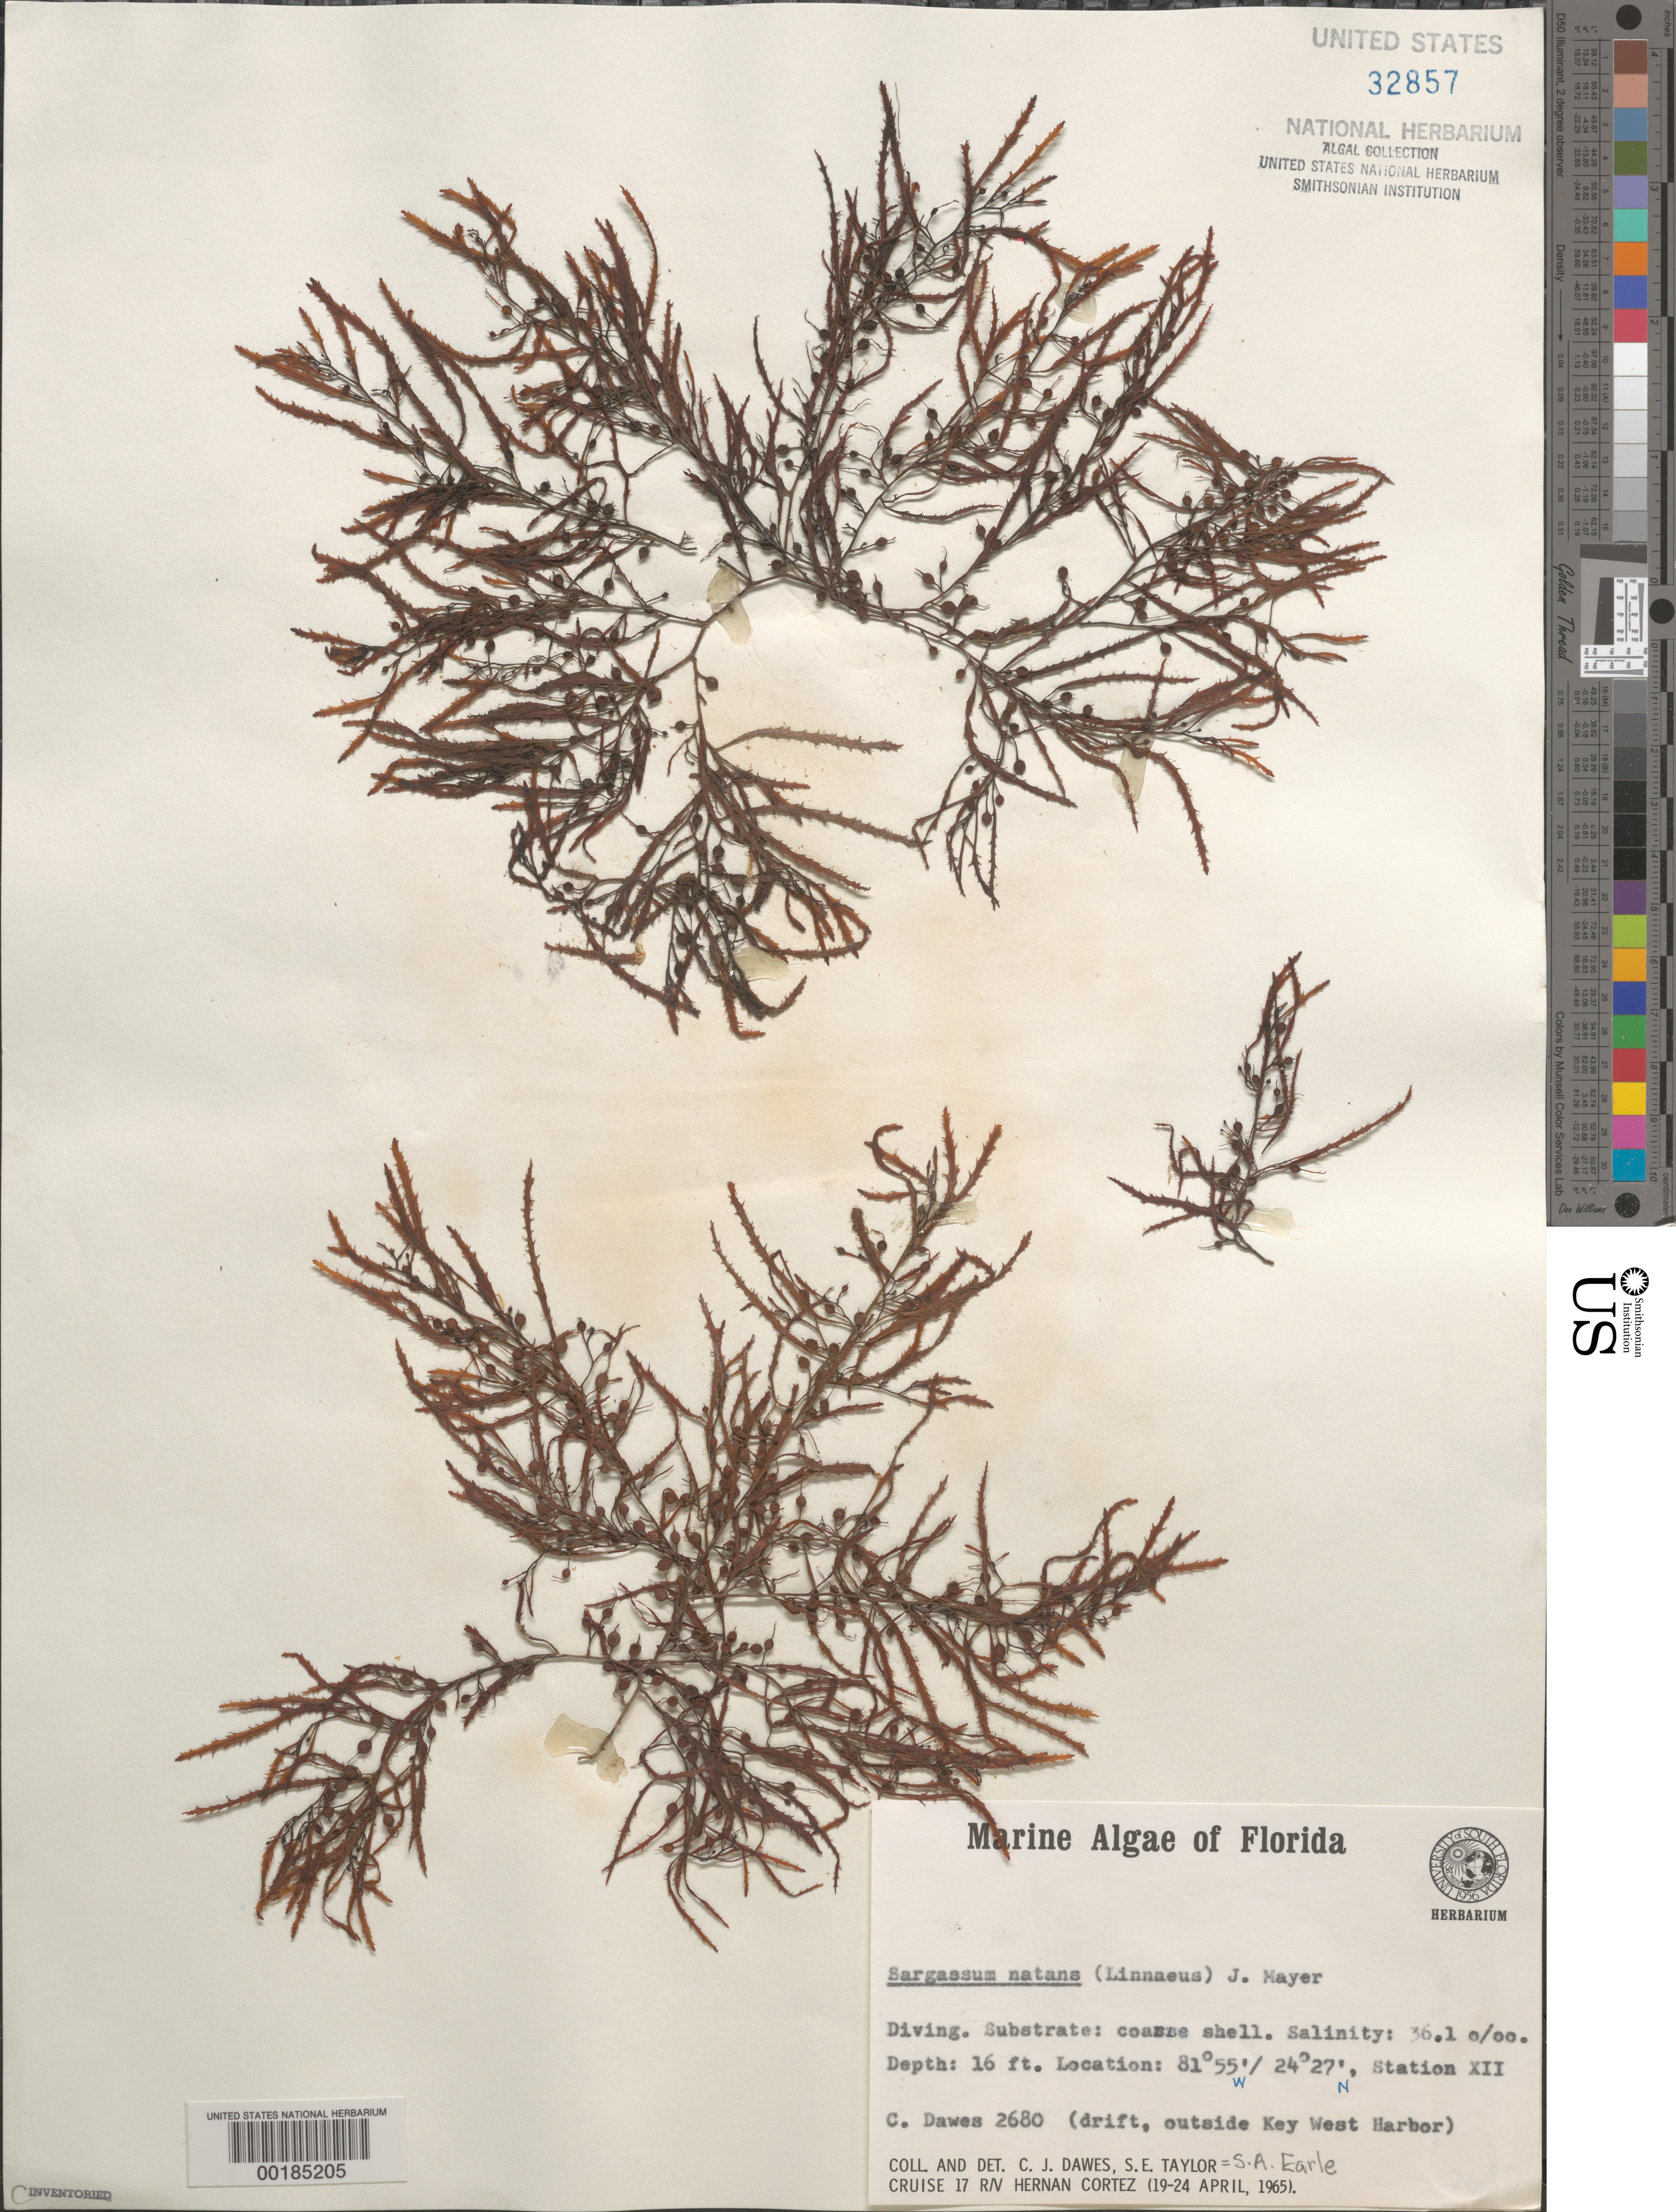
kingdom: Chromista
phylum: Ochrophyta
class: Phaeophyceae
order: Fucales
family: Sargassaceae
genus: Sargassum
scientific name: Sargassum natans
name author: (L.) Gaillon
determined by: Dawes, C. J.; Earle, S. A.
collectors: C. Dawes & S. A. Earle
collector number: Cjd 2680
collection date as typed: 19 Apr 1965 to 24 Apr 1965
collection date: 1965-04-19/1965-04-24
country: United States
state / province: Florida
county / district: Monroe County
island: Florida Keys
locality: Key West area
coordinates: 24 27' N, 81 55' W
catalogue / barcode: US 32857